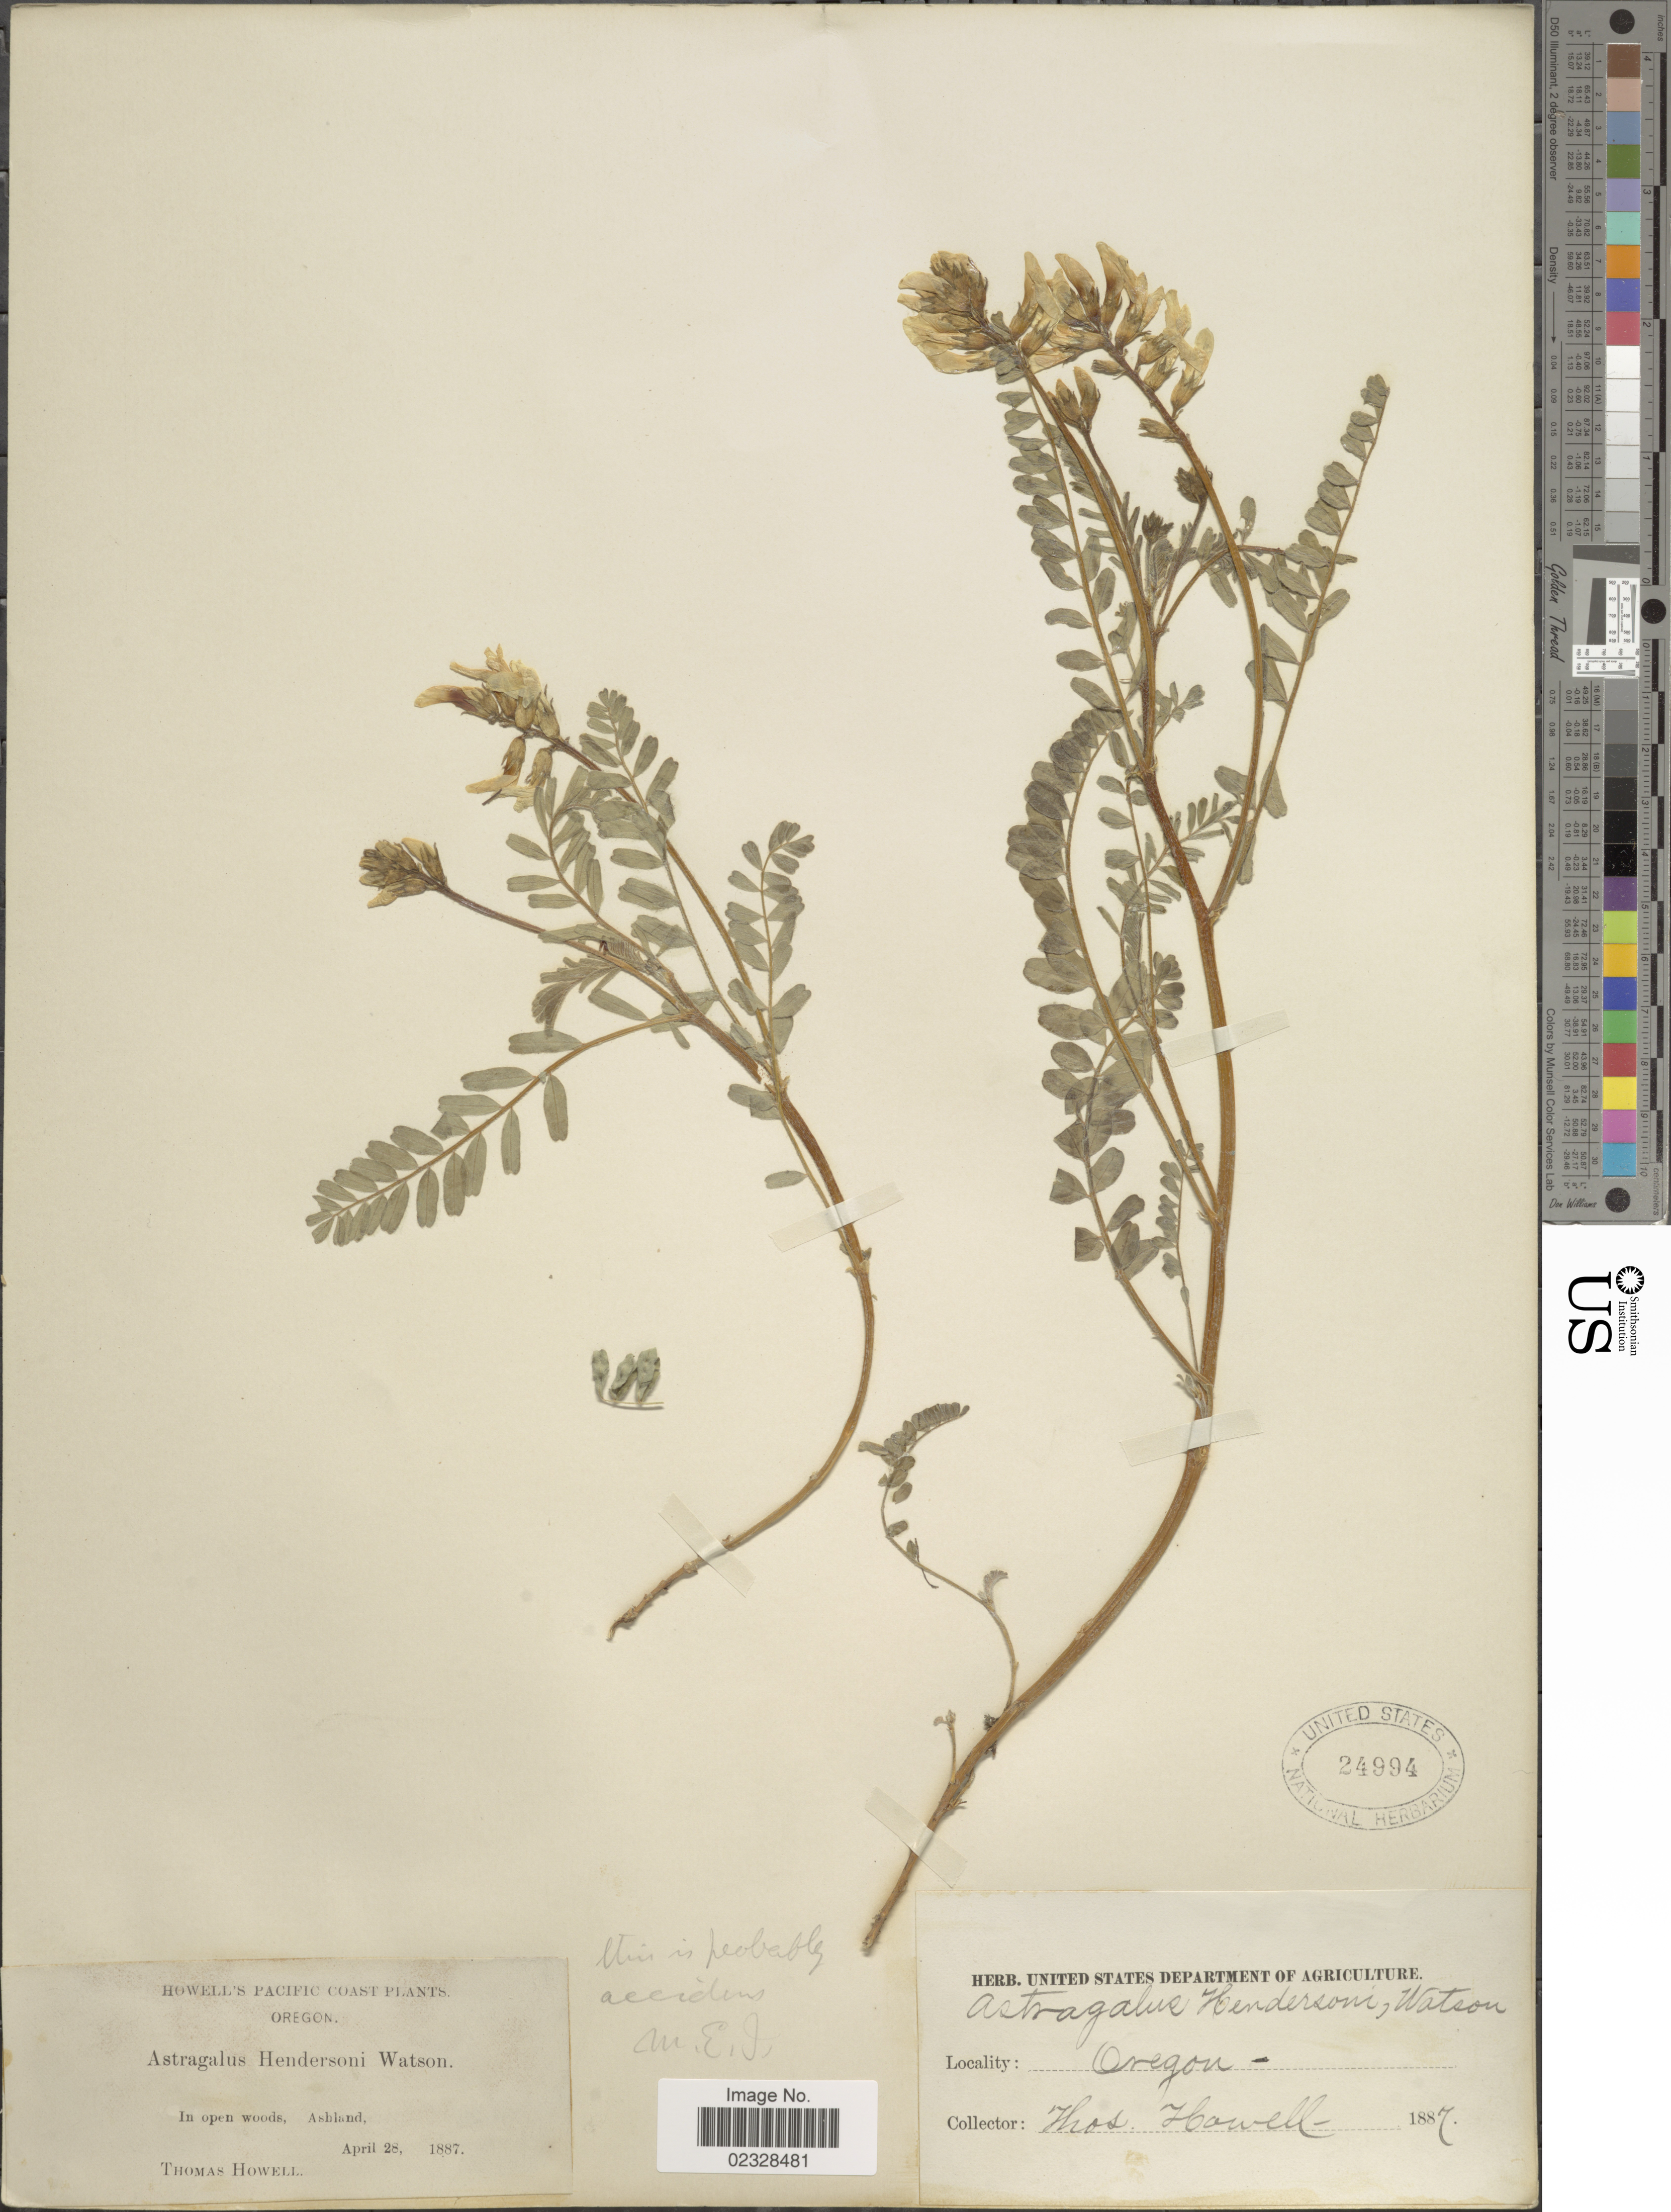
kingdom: Plantae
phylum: Tracheophyta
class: Magnoliopsida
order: Fabales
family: Fabaceae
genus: Astragalus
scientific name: Astragalus accidens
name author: S. Watson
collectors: T. Howell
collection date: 1887-04-28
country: United States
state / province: Oregon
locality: Howell's Pacific Coast. In open woods, Ashland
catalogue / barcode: US 24994